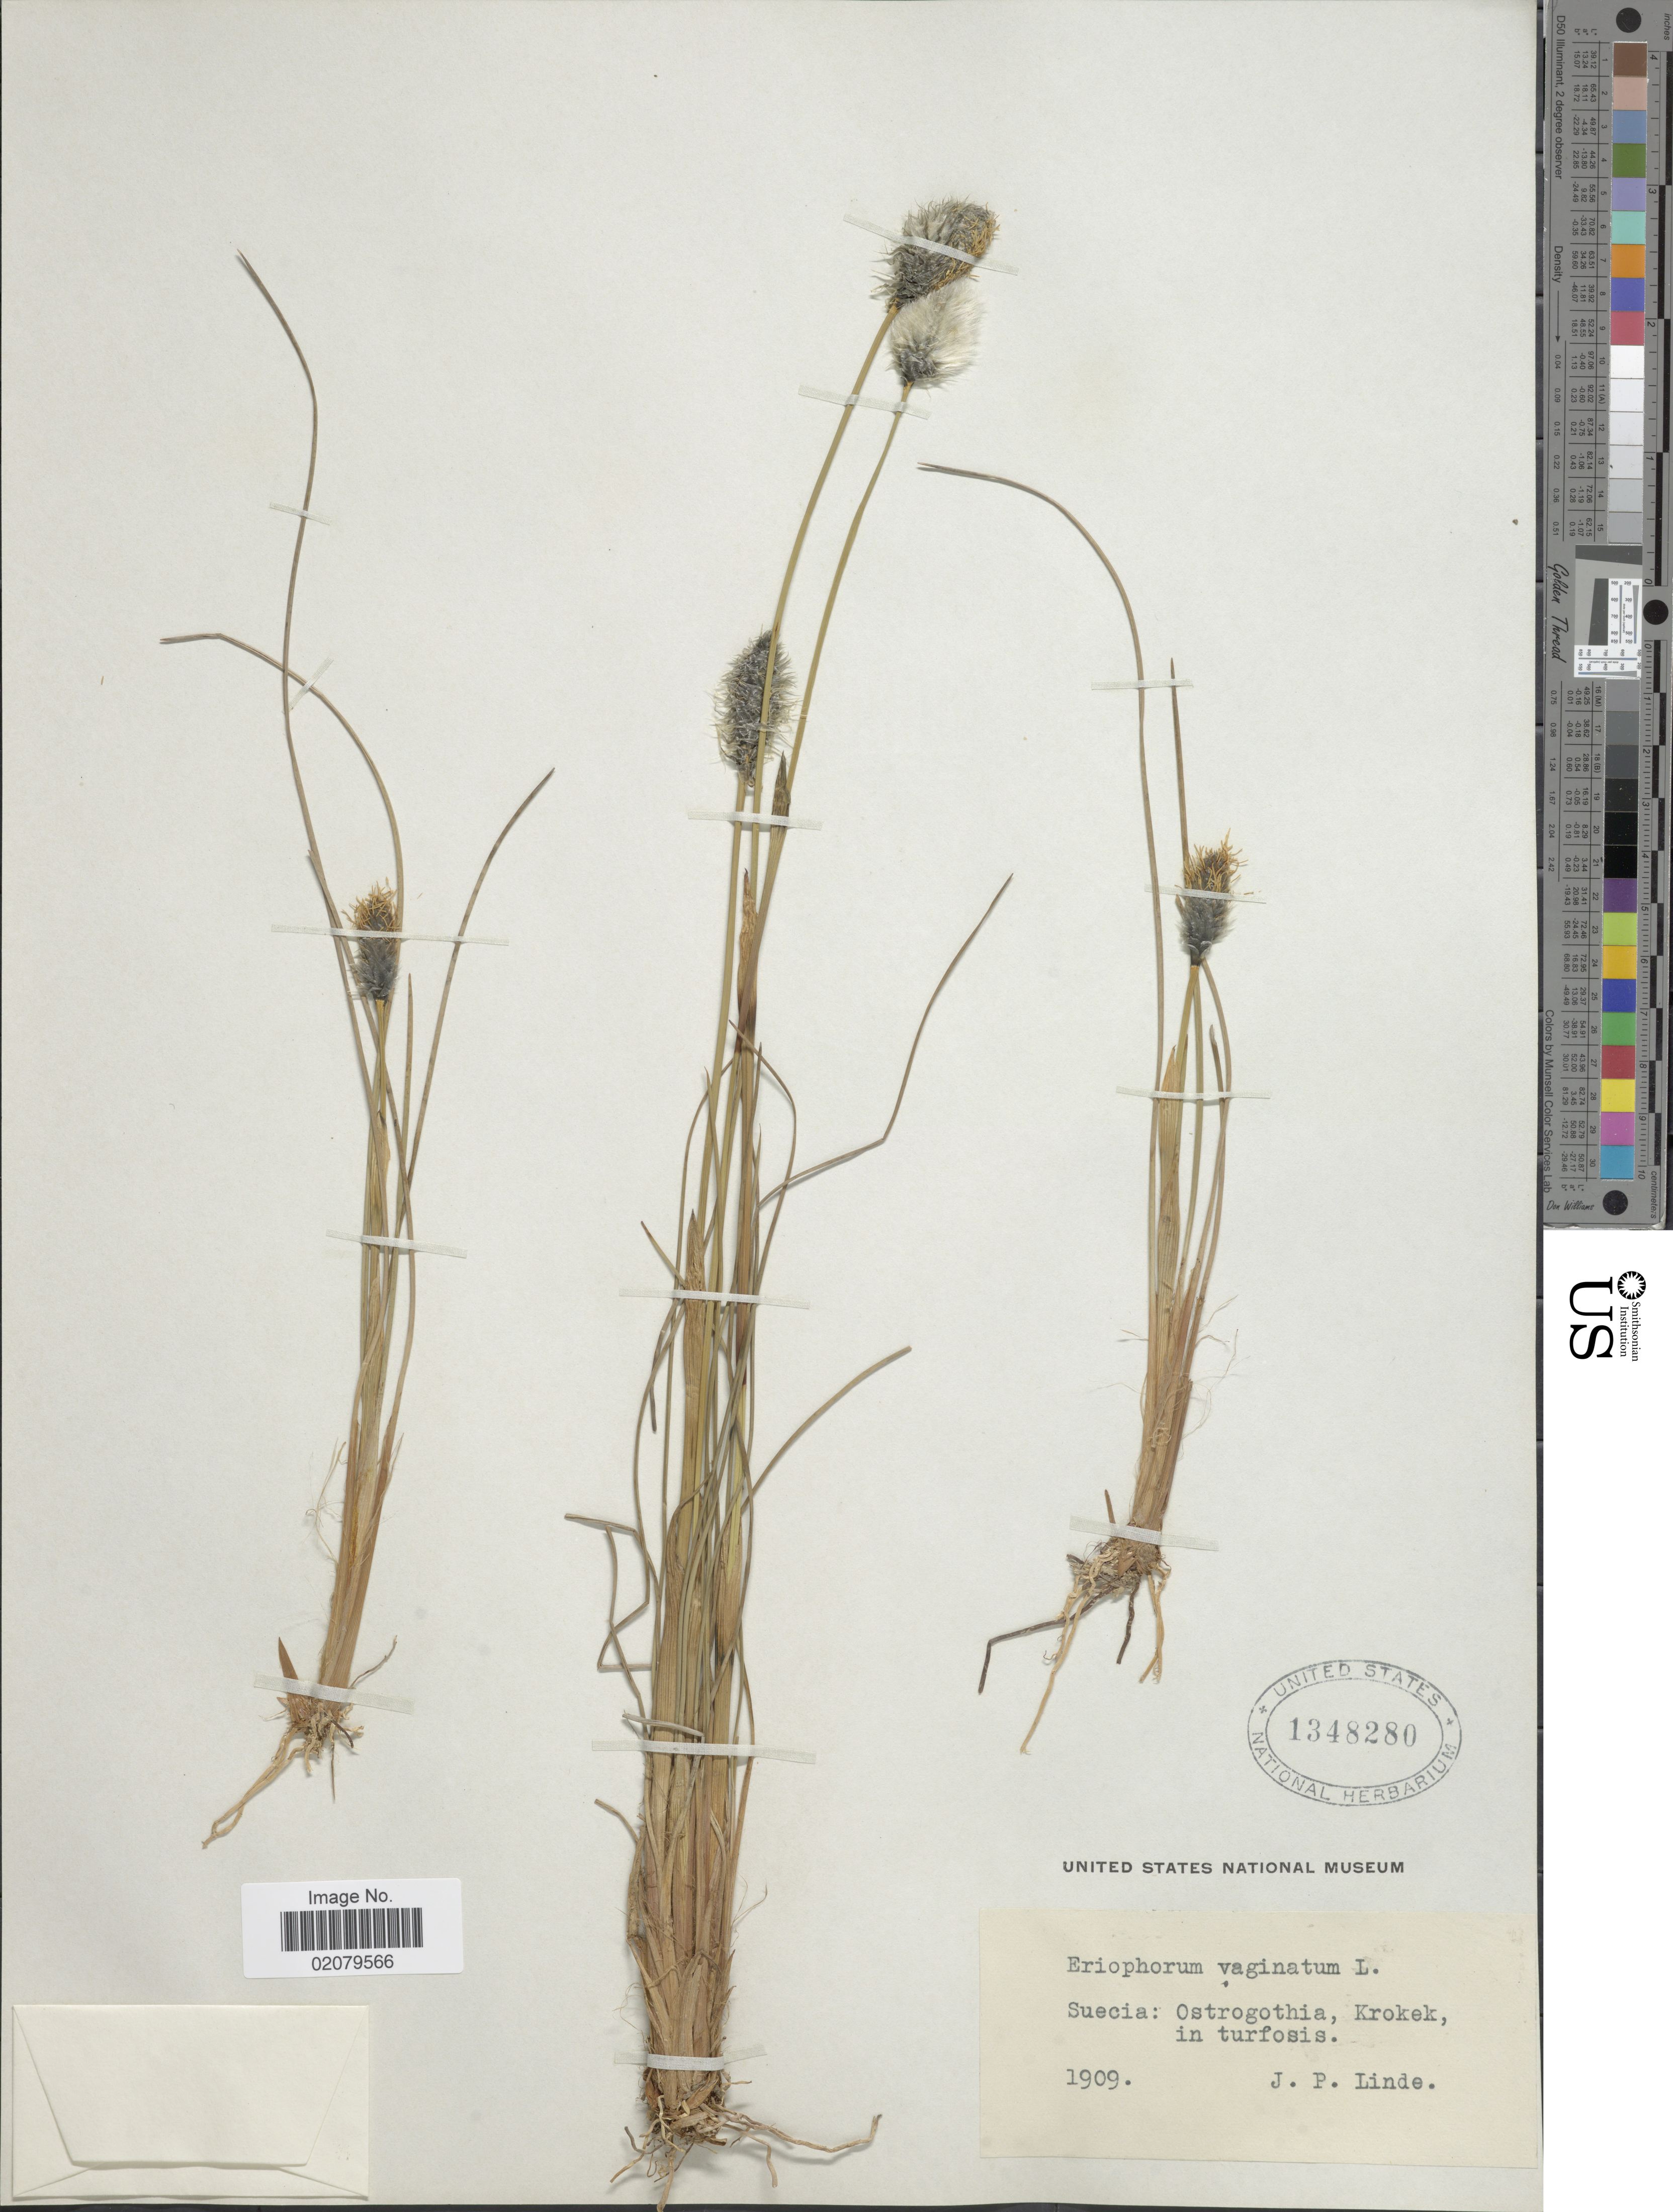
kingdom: Plantae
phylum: Tracheophyta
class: Liliopsida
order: Poales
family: Cyperaceae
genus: Eriophorum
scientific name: Eriophorum vaginatum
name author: L.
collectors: J. Linde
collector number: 1909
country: Sweden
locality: Suecia: Ostrogothia, Krokek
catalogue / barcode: US 1348280